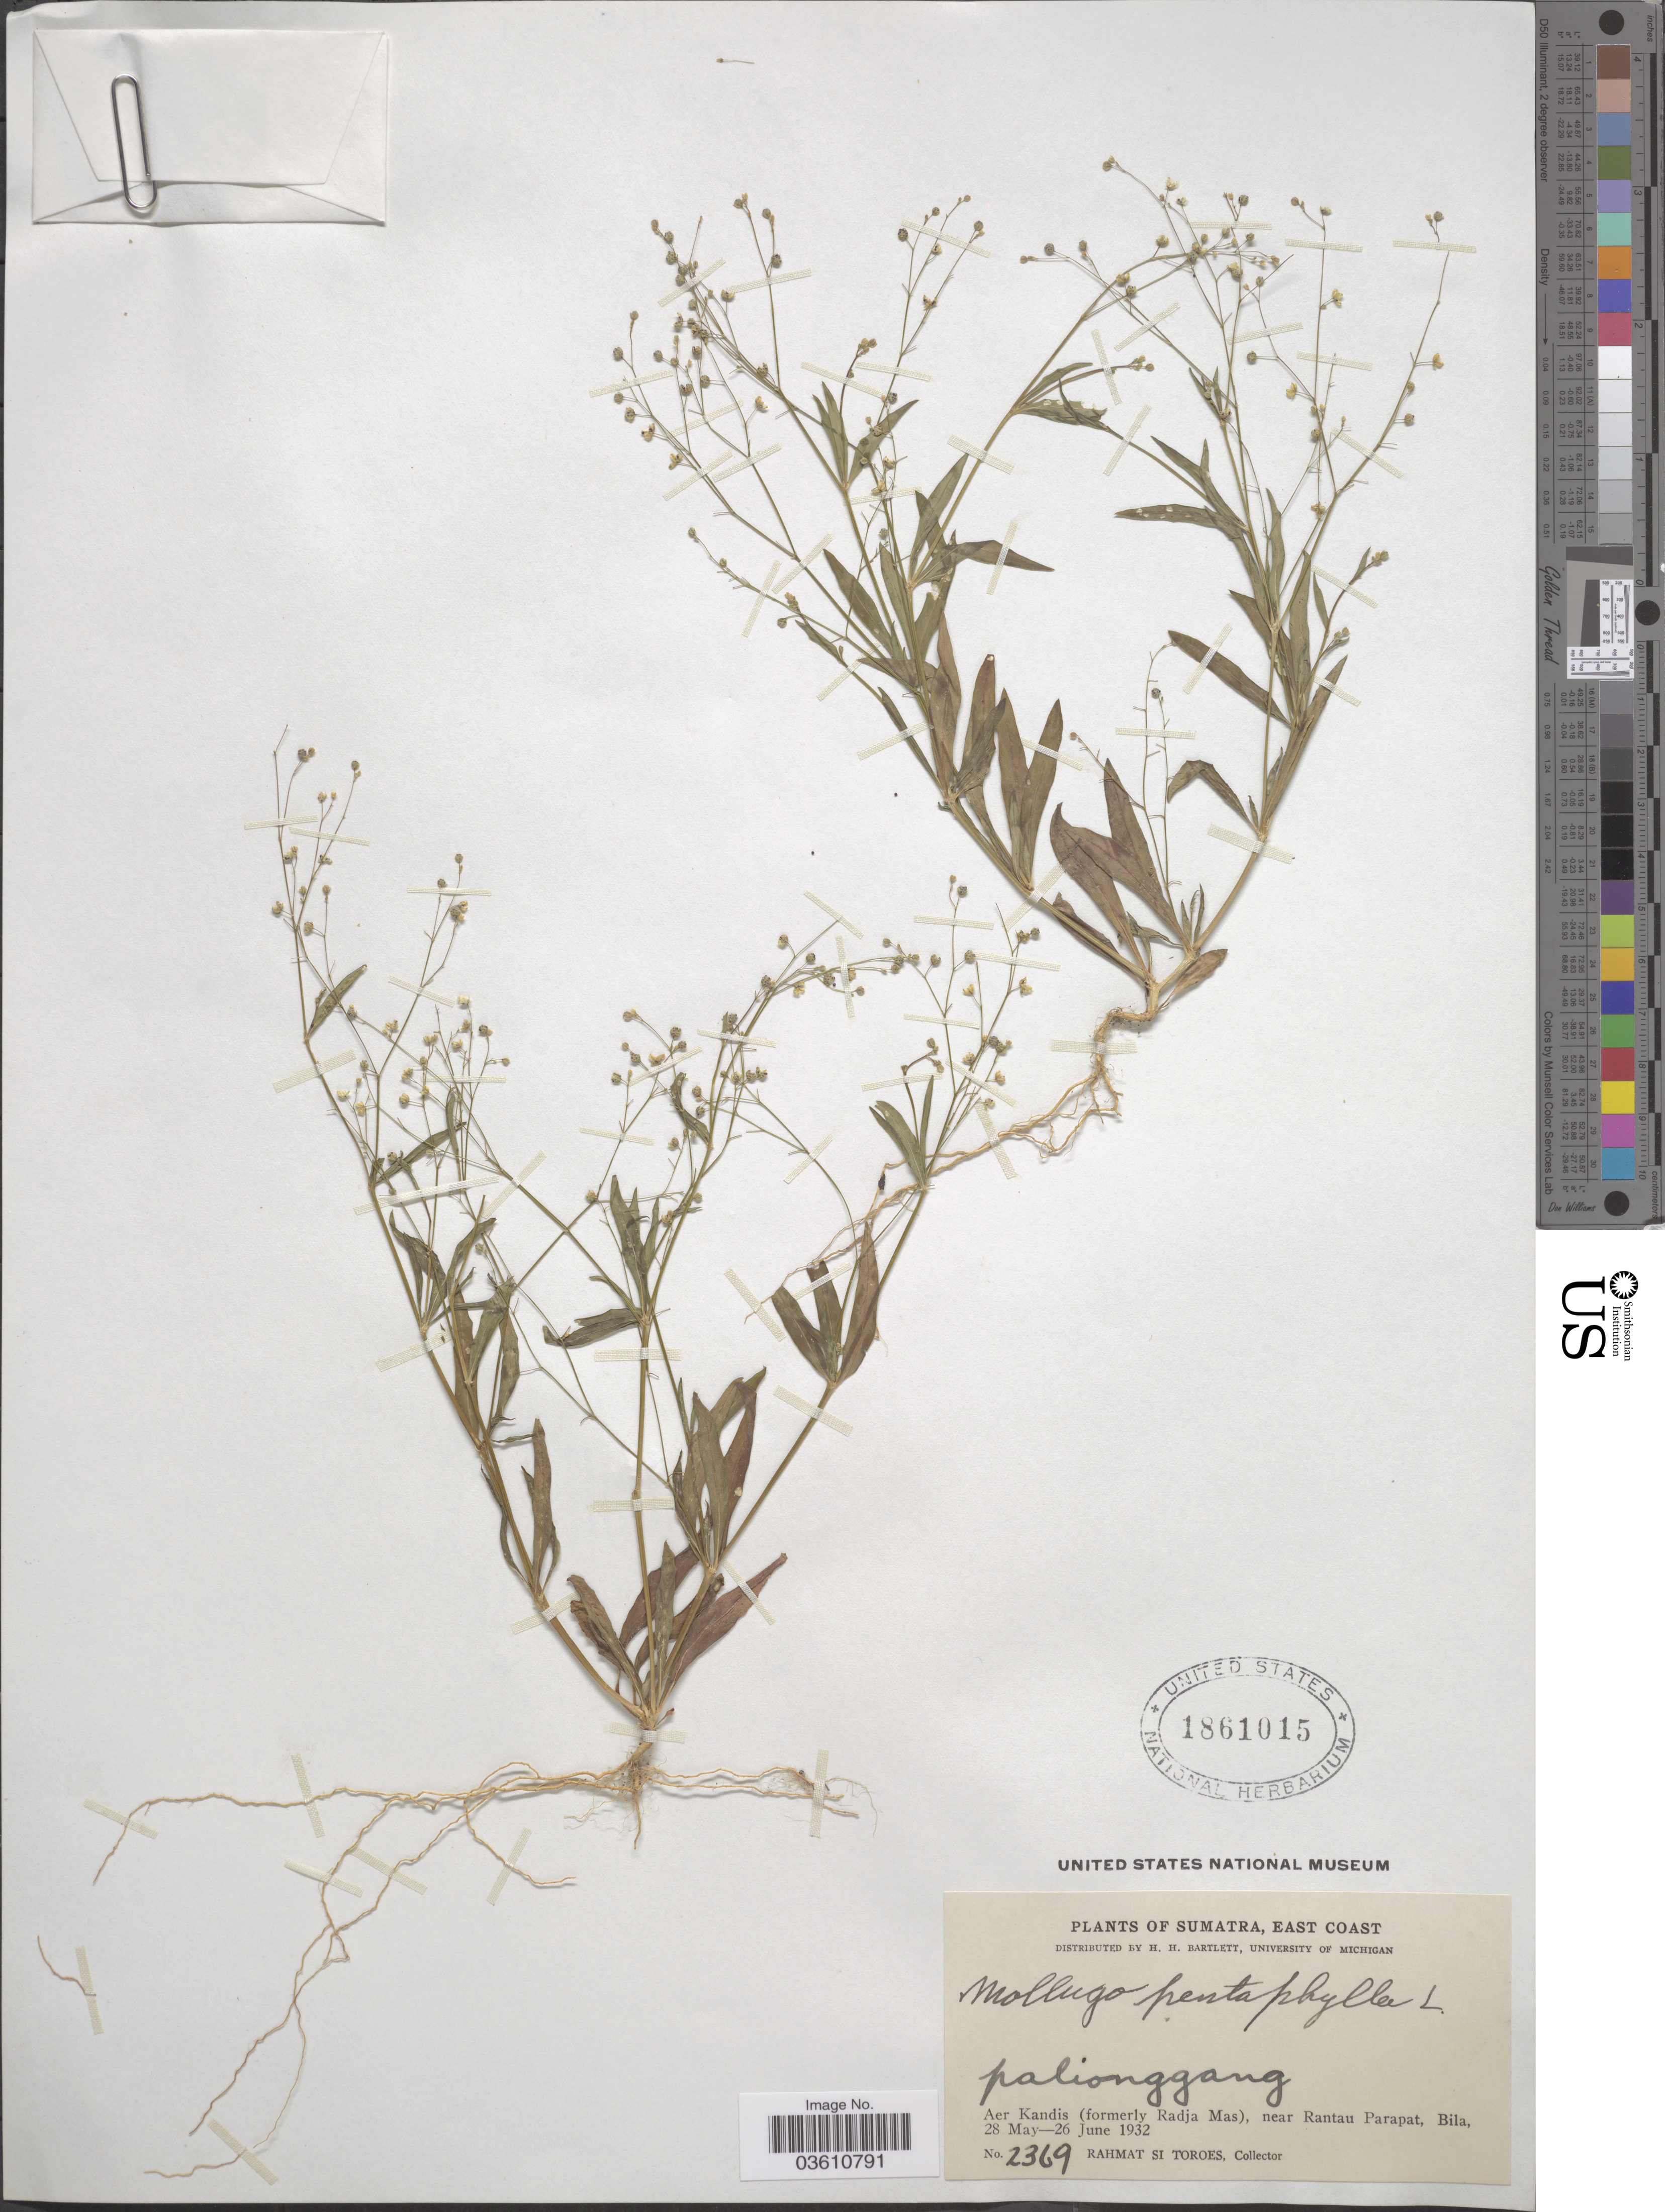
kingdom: Plantae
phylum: Tracheophyta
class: Magnoliopsida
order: Caryophyllales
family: Molluginaceae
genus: Trigastrotheca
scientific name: Trigastrotheca pentaphylla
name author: (L.) Thulin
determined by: Strong, Mark T., (BOT), Smithsonian Institution - National Museum of Natural History (UNITED STATES)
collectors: Rahmat Si Boeea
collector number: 2369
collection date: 1932-05-28/1932-06-26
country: Indonesia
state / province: Sumatra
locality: East Coast. Aer Kandis (formerly Radja Mas), near Rantau Parapat, Bila.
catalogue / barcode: US 1861015